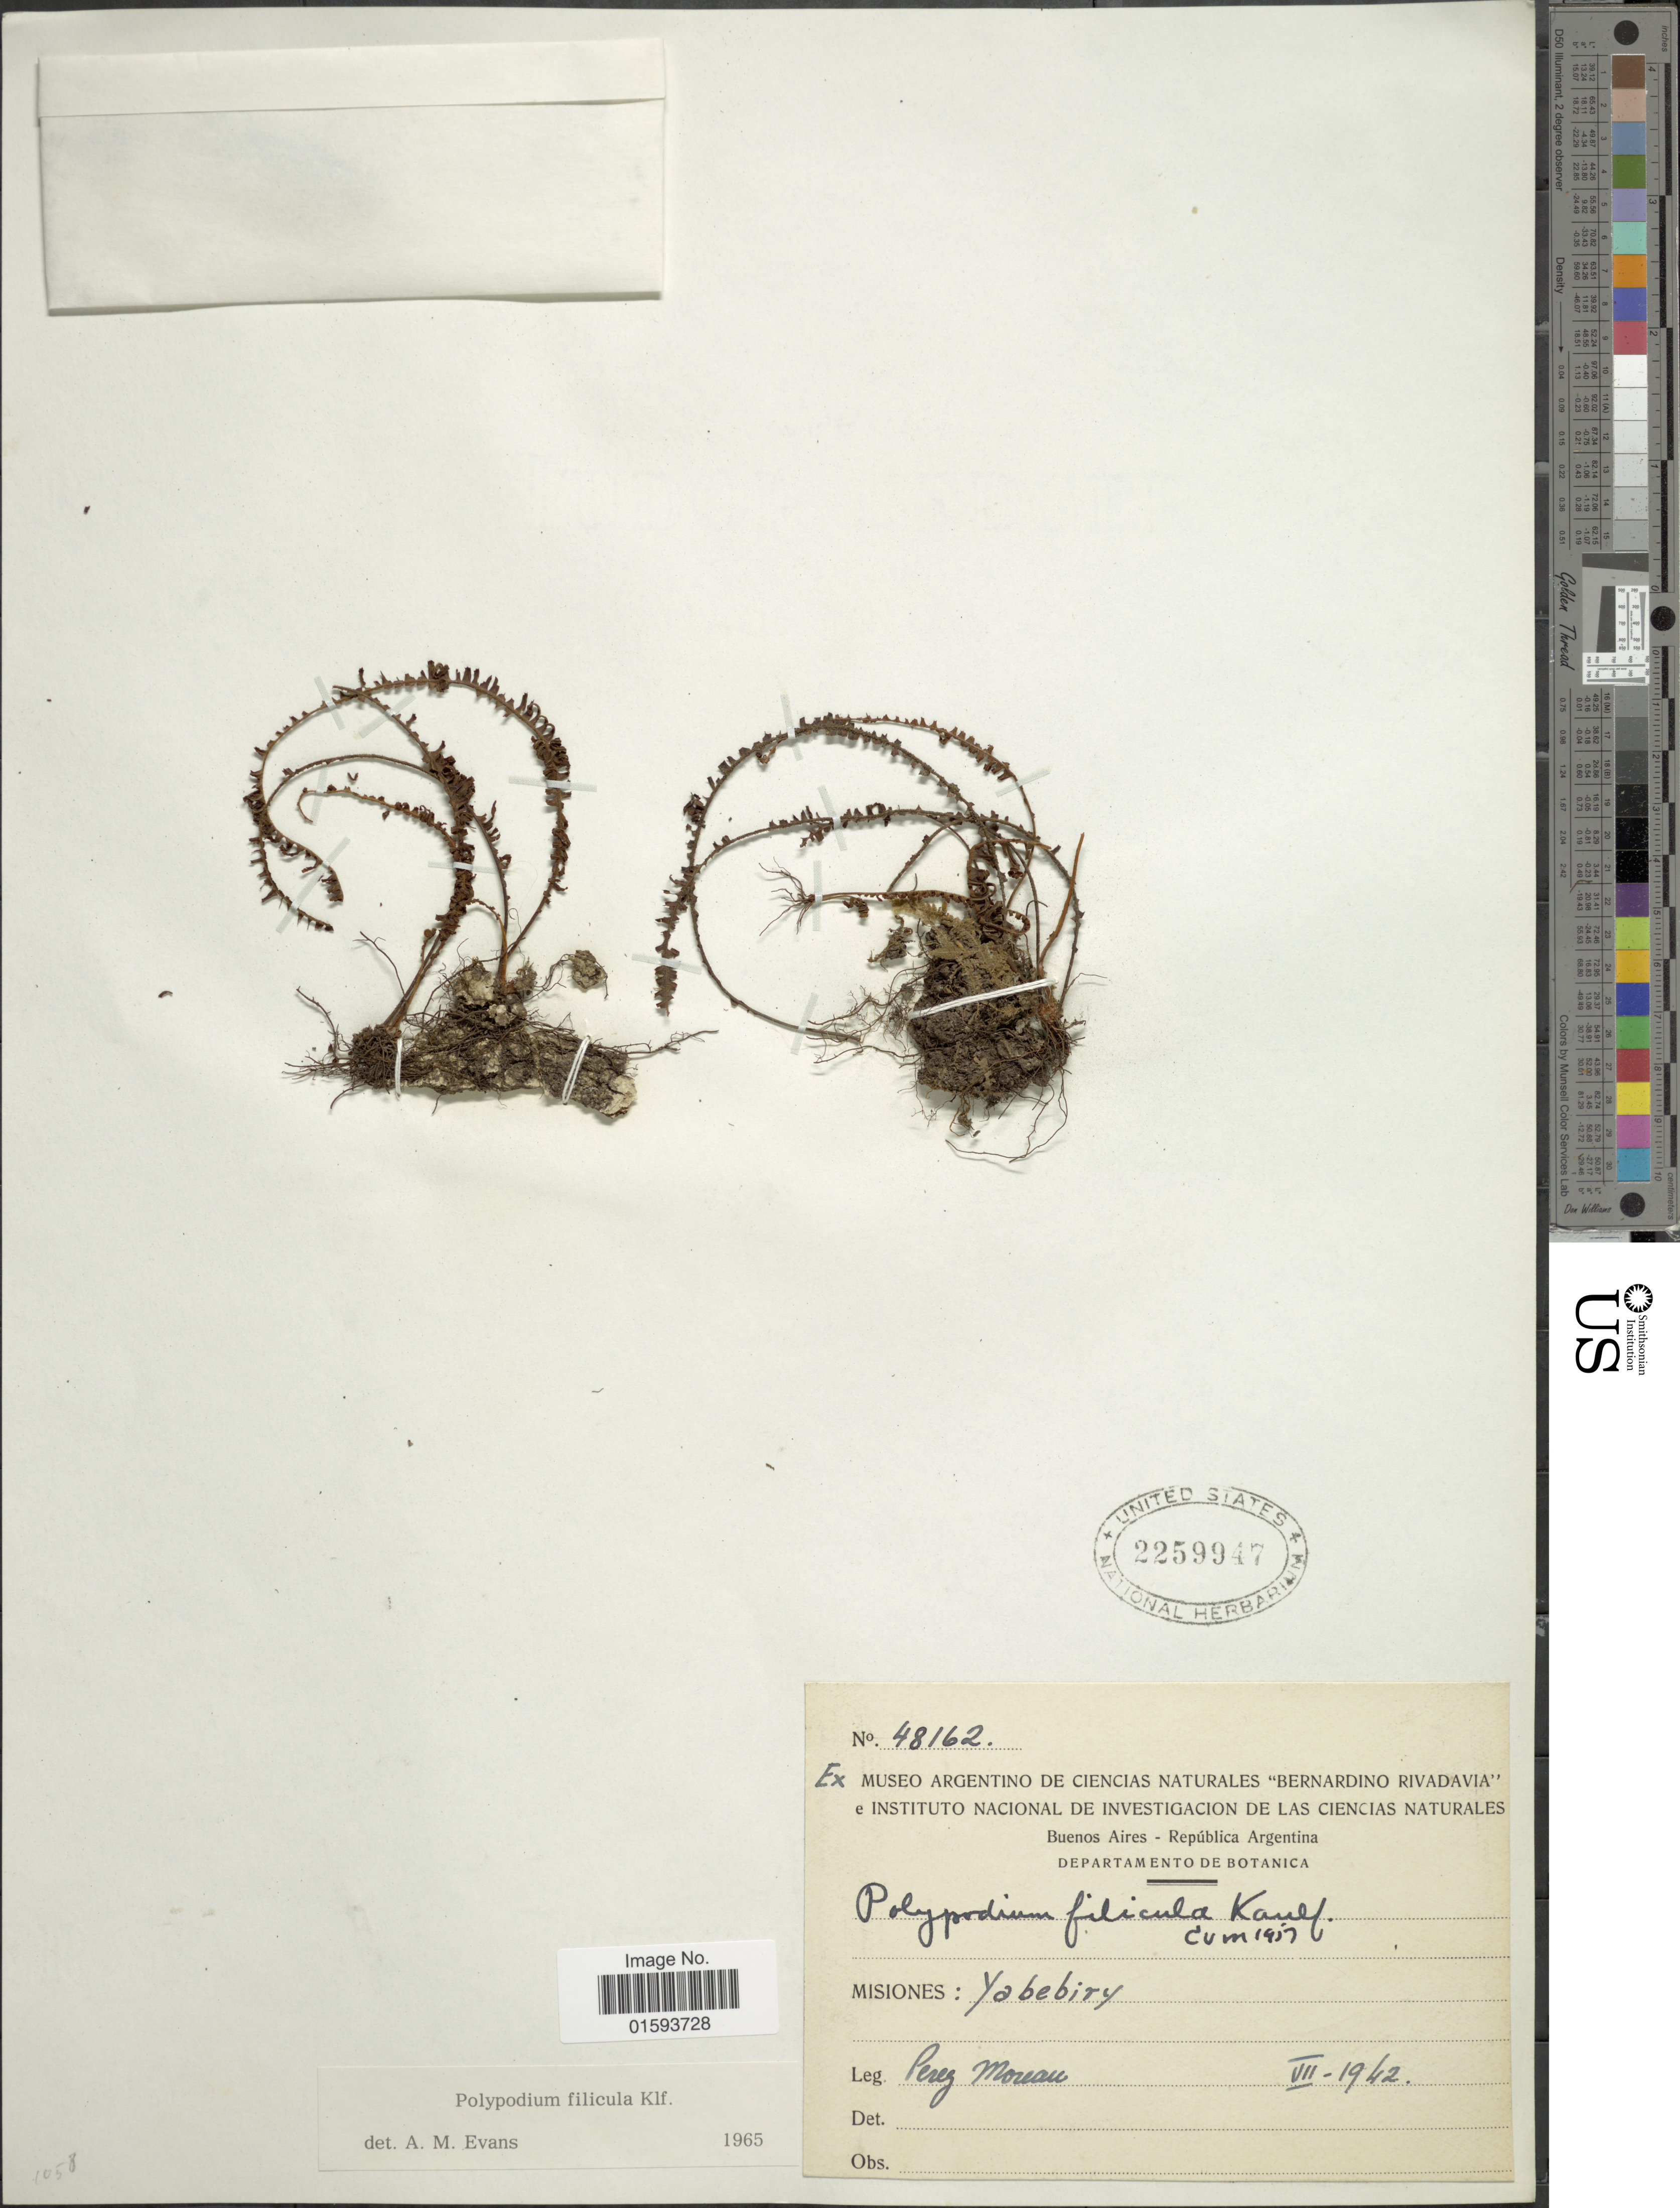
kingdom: Plantae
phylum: Tracheophyta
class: Polypodiopsida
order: Polypodiales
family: Polypodiaceae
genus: Pecluma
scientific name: Pecluma filicula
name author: (Kaulf.) M.G. Price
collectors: P. Moreau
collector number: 48162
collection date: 1942-07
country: Argentina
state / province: Misiones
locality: Misiones: Yabebiry.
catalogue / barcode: US 2259947